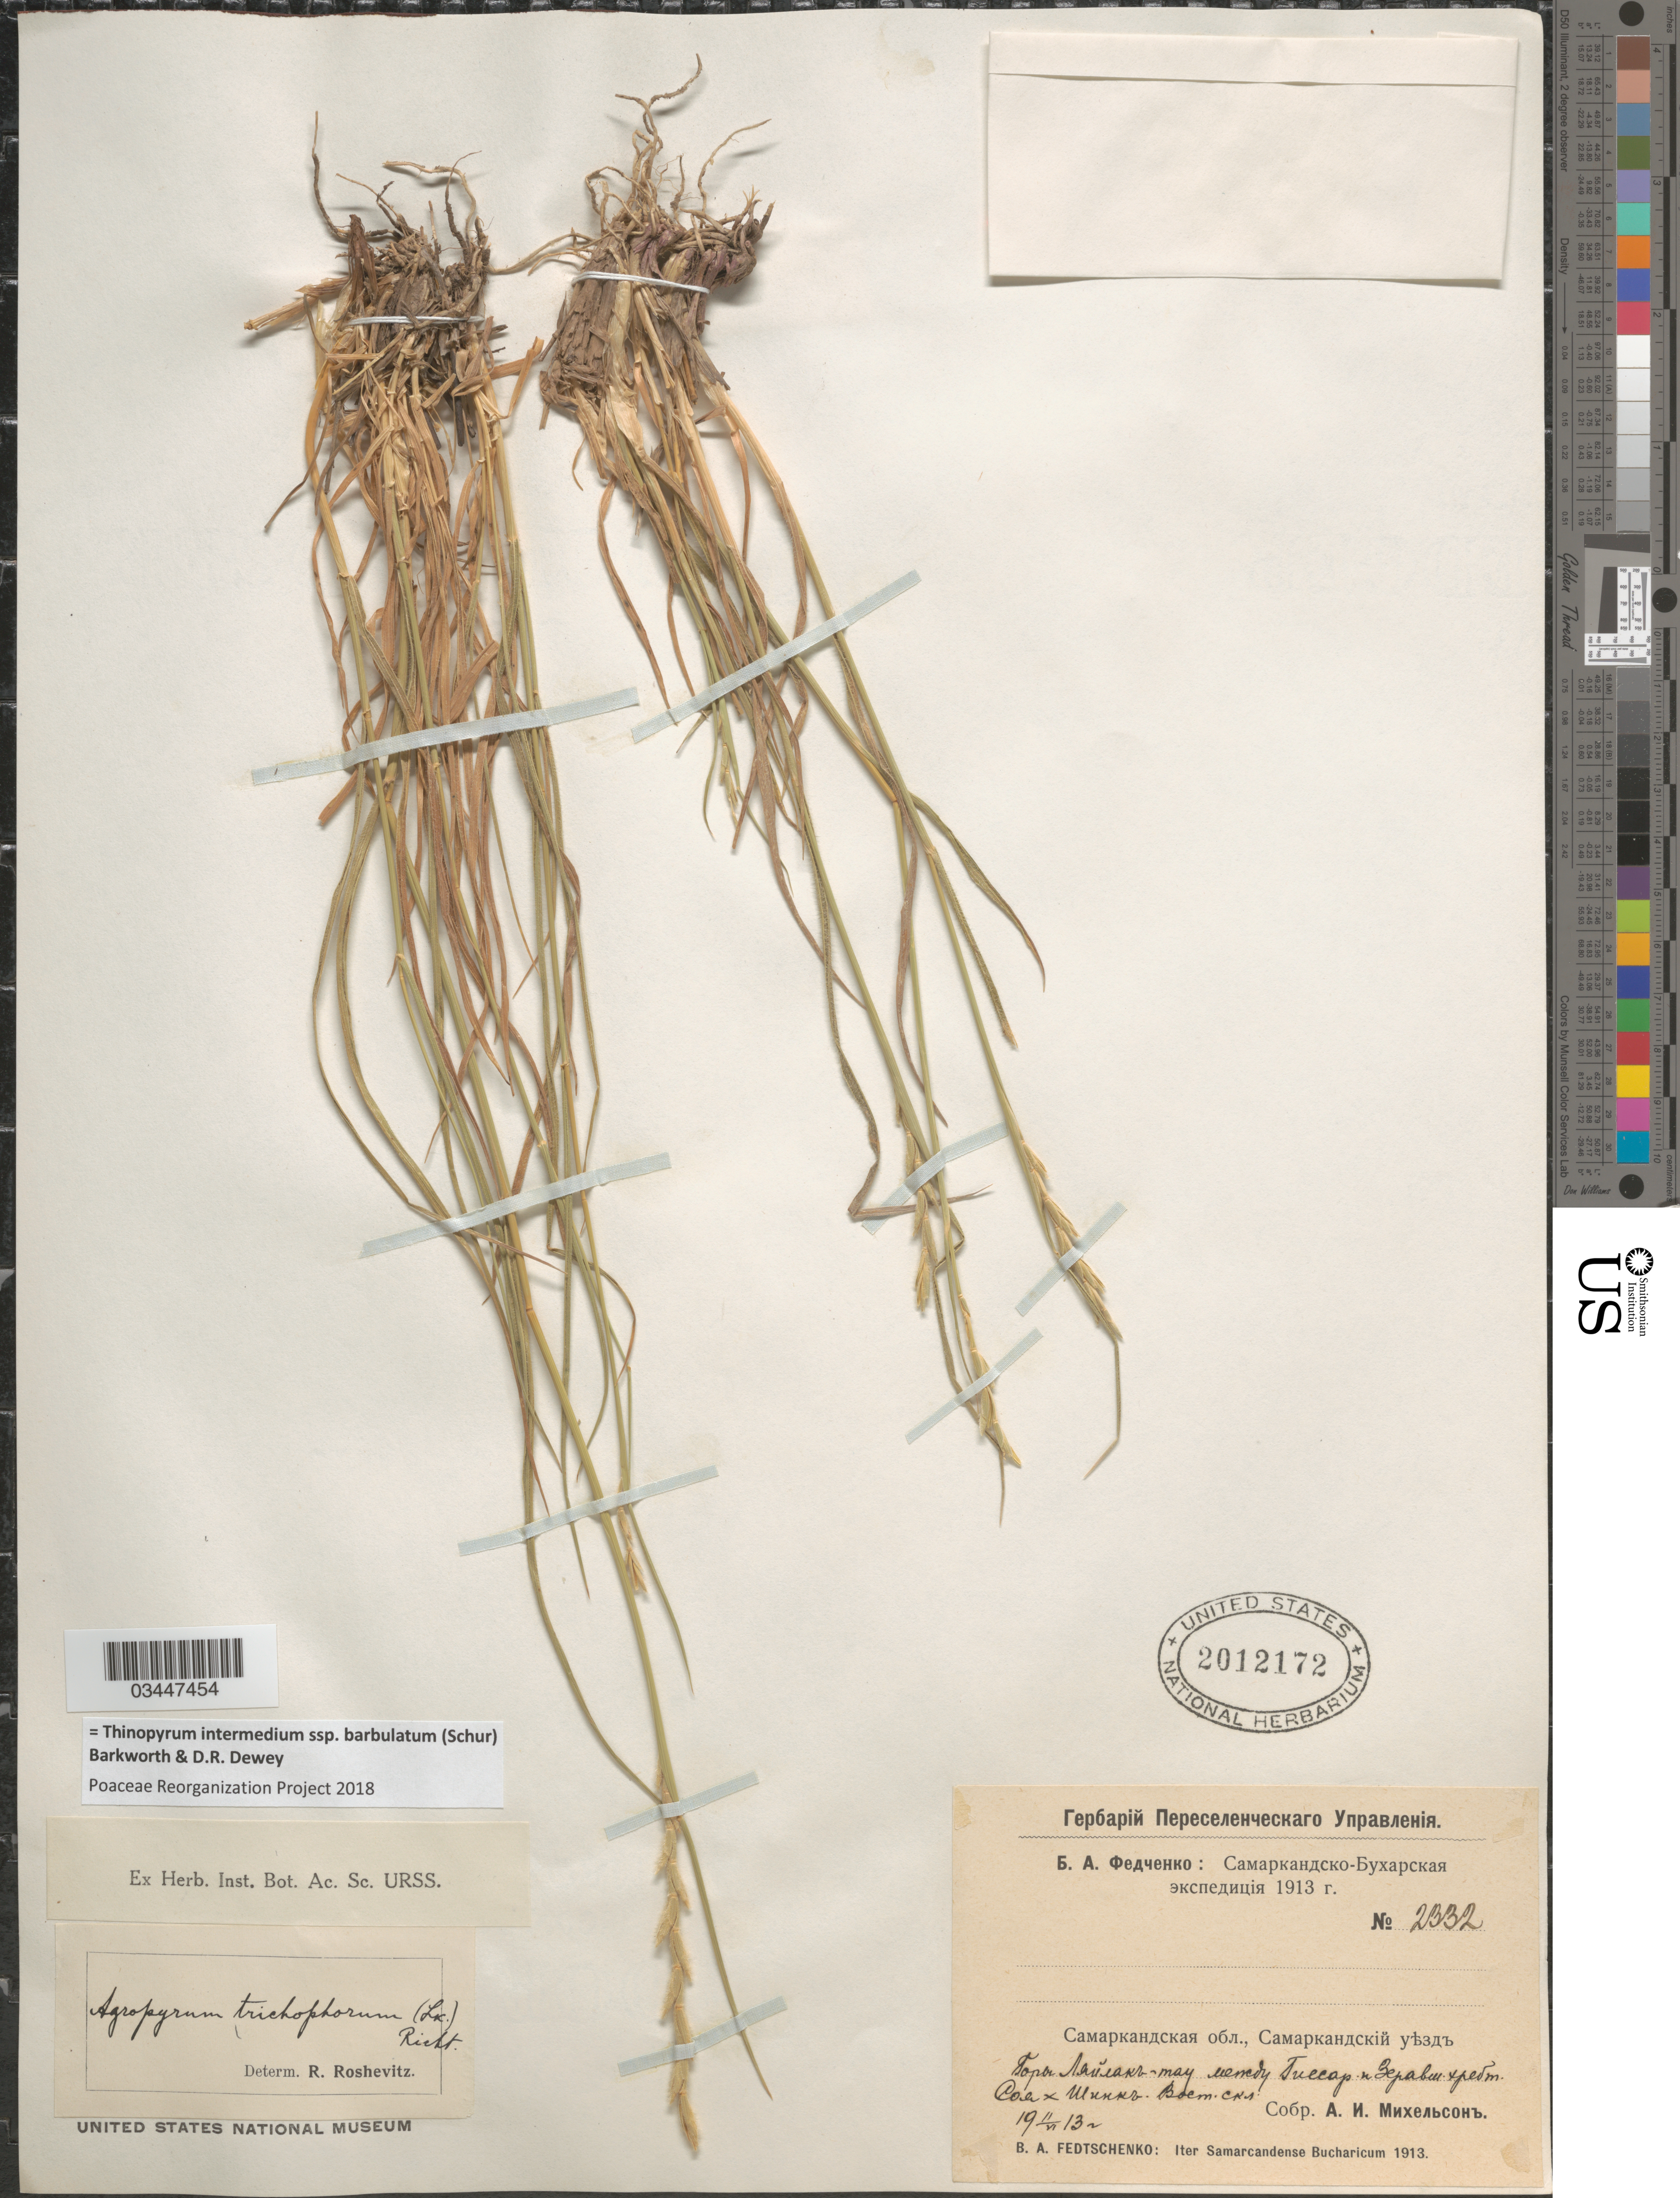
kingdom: Plantae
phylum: Tracheophyta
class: Liliopsida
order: Poales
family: Poaceae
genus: Thinopyrum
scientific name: Thinopyrum intermedium subsp. barbulatum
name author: (Schur) Barkworth & Dewey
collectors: B. A. Fedtschenko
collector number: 2332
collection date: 1913-06-11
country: Uzbekistan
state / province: Samarqand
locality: X. Iter Samarcandense Bucharicum 1913.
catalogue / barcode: US 2012172